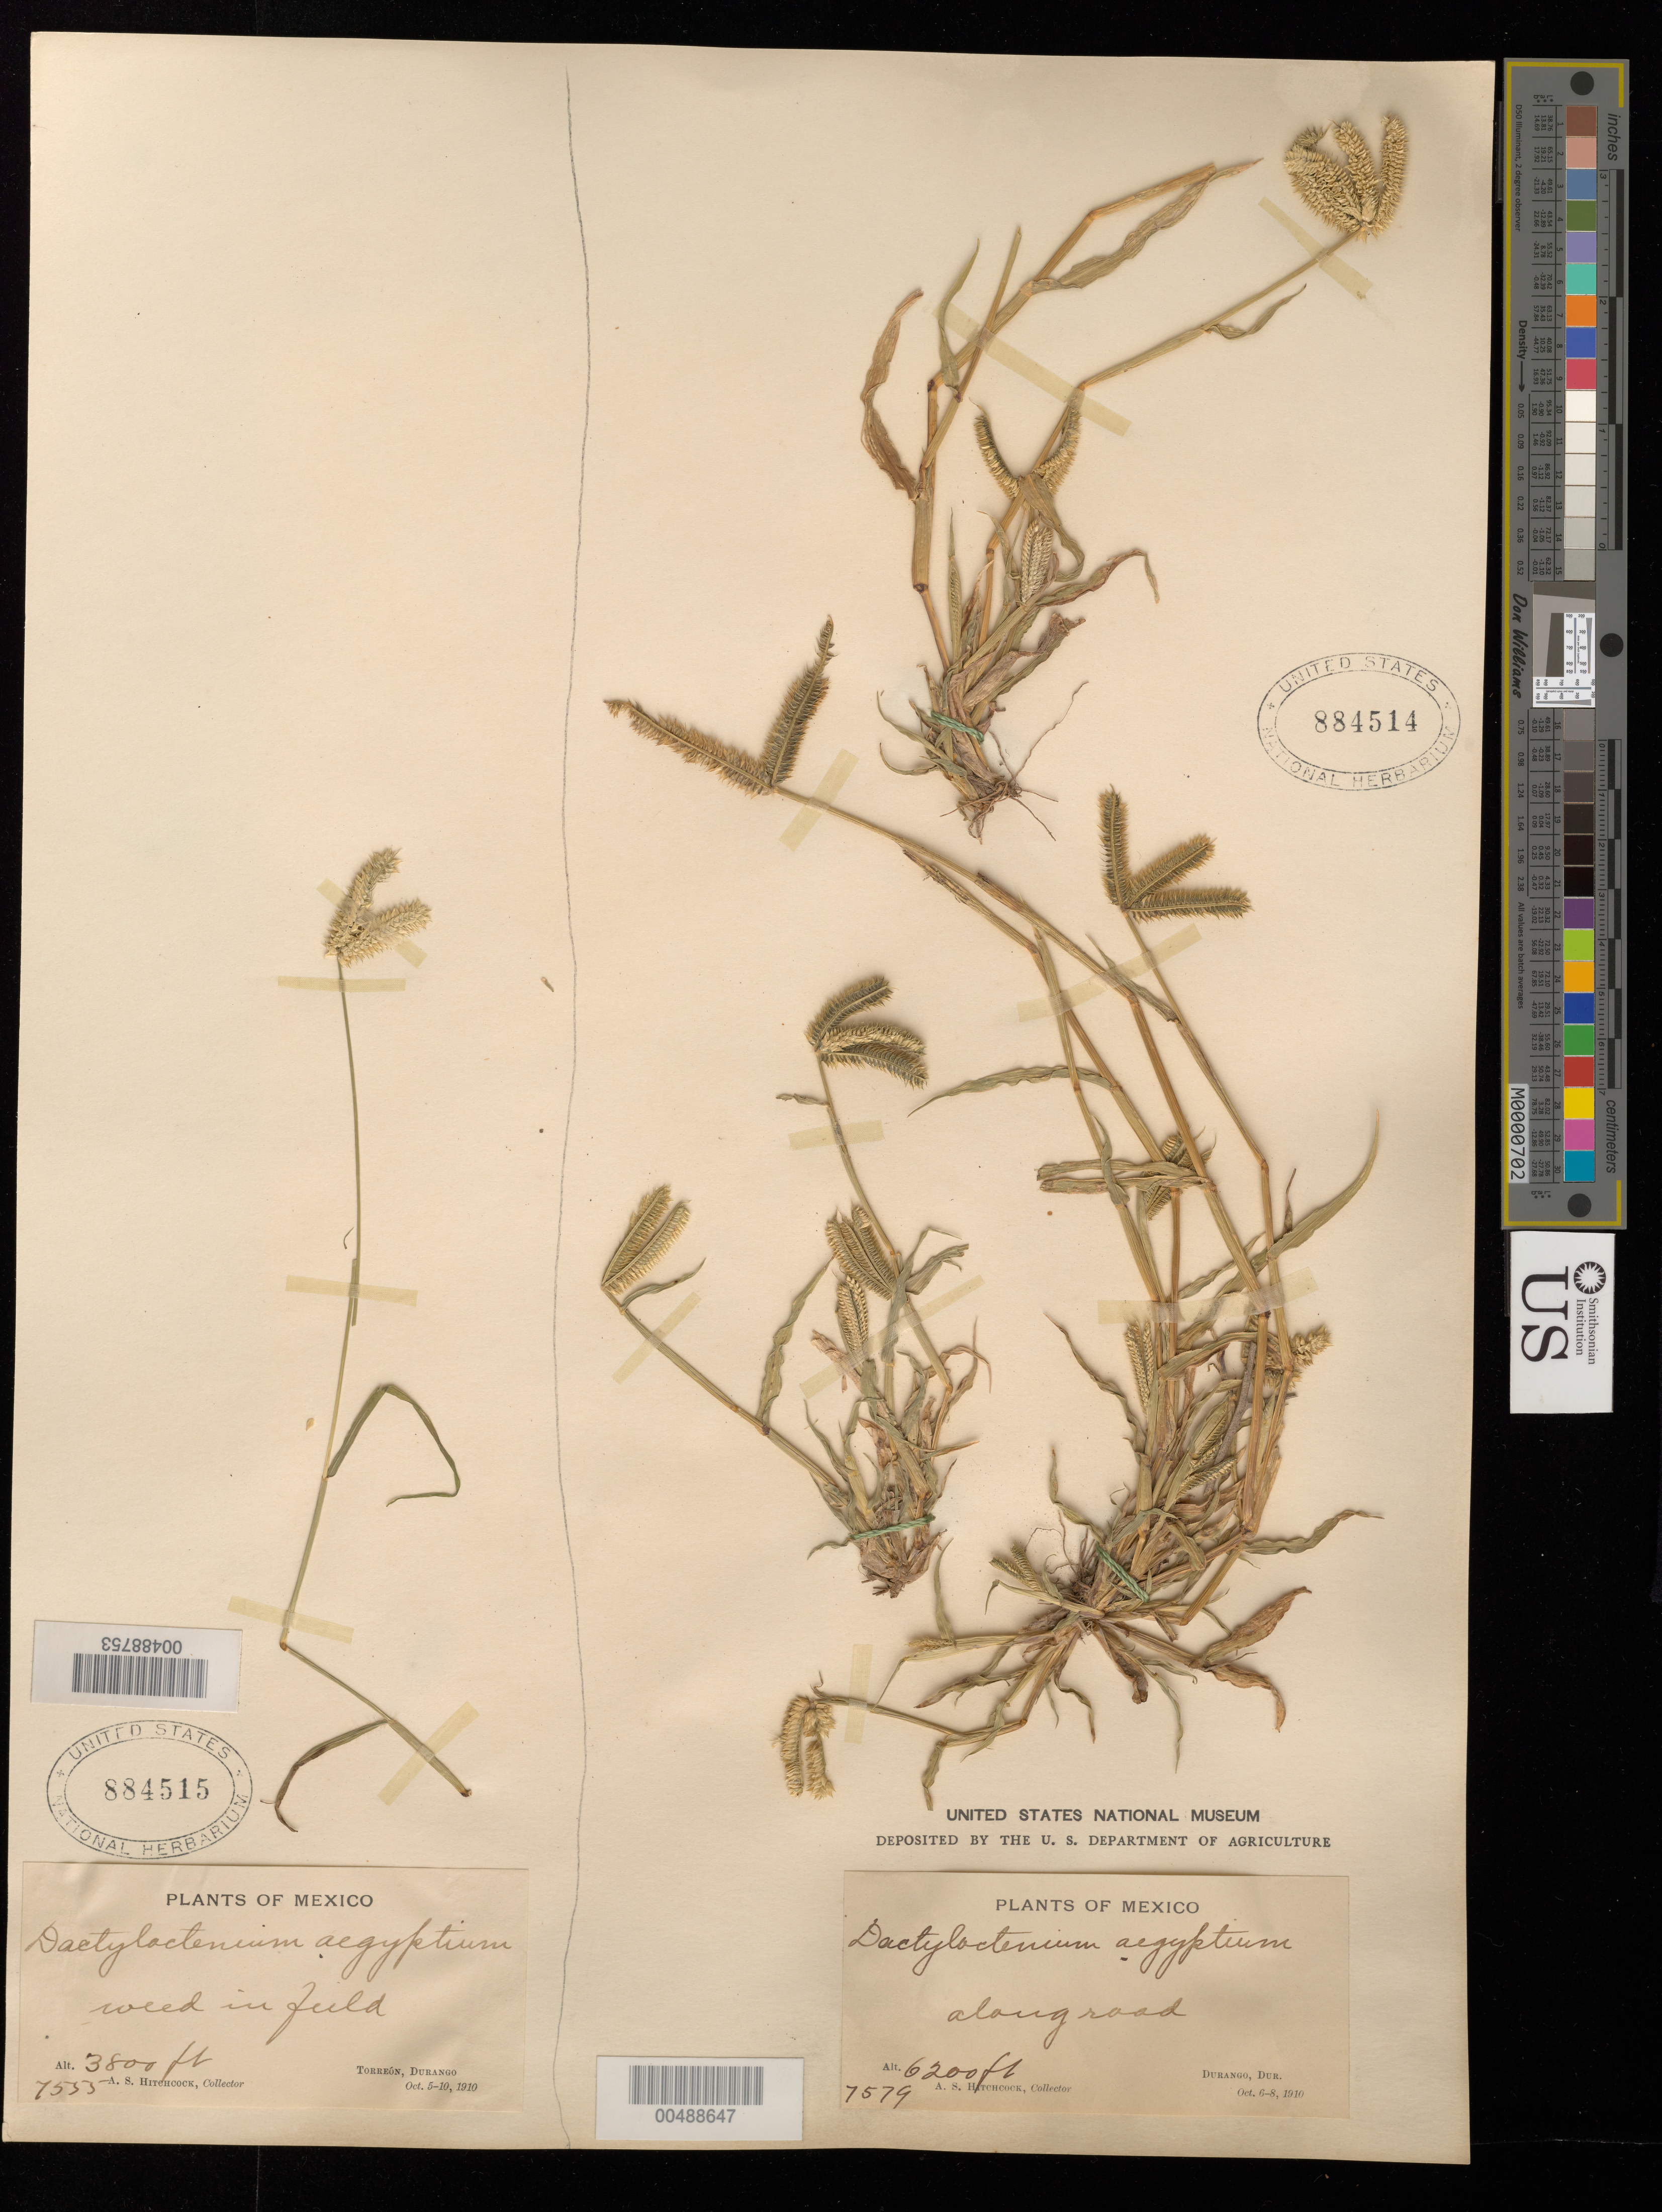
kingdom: Plantae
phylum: Tracheophyta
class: Liliopsida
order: Poales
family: Poaceae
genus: Dactyloctenium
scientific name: Dactyloctenium aegyptium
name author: (L.) Willd.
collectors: A. S. Hitchcock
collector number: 7555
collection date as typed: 5 Oct 1910 to 10 Oct 1910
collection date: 1910-10-05/1910-10-10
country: Mexico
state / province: Durango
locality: Torreón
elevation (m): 1158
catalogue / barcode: US 884515